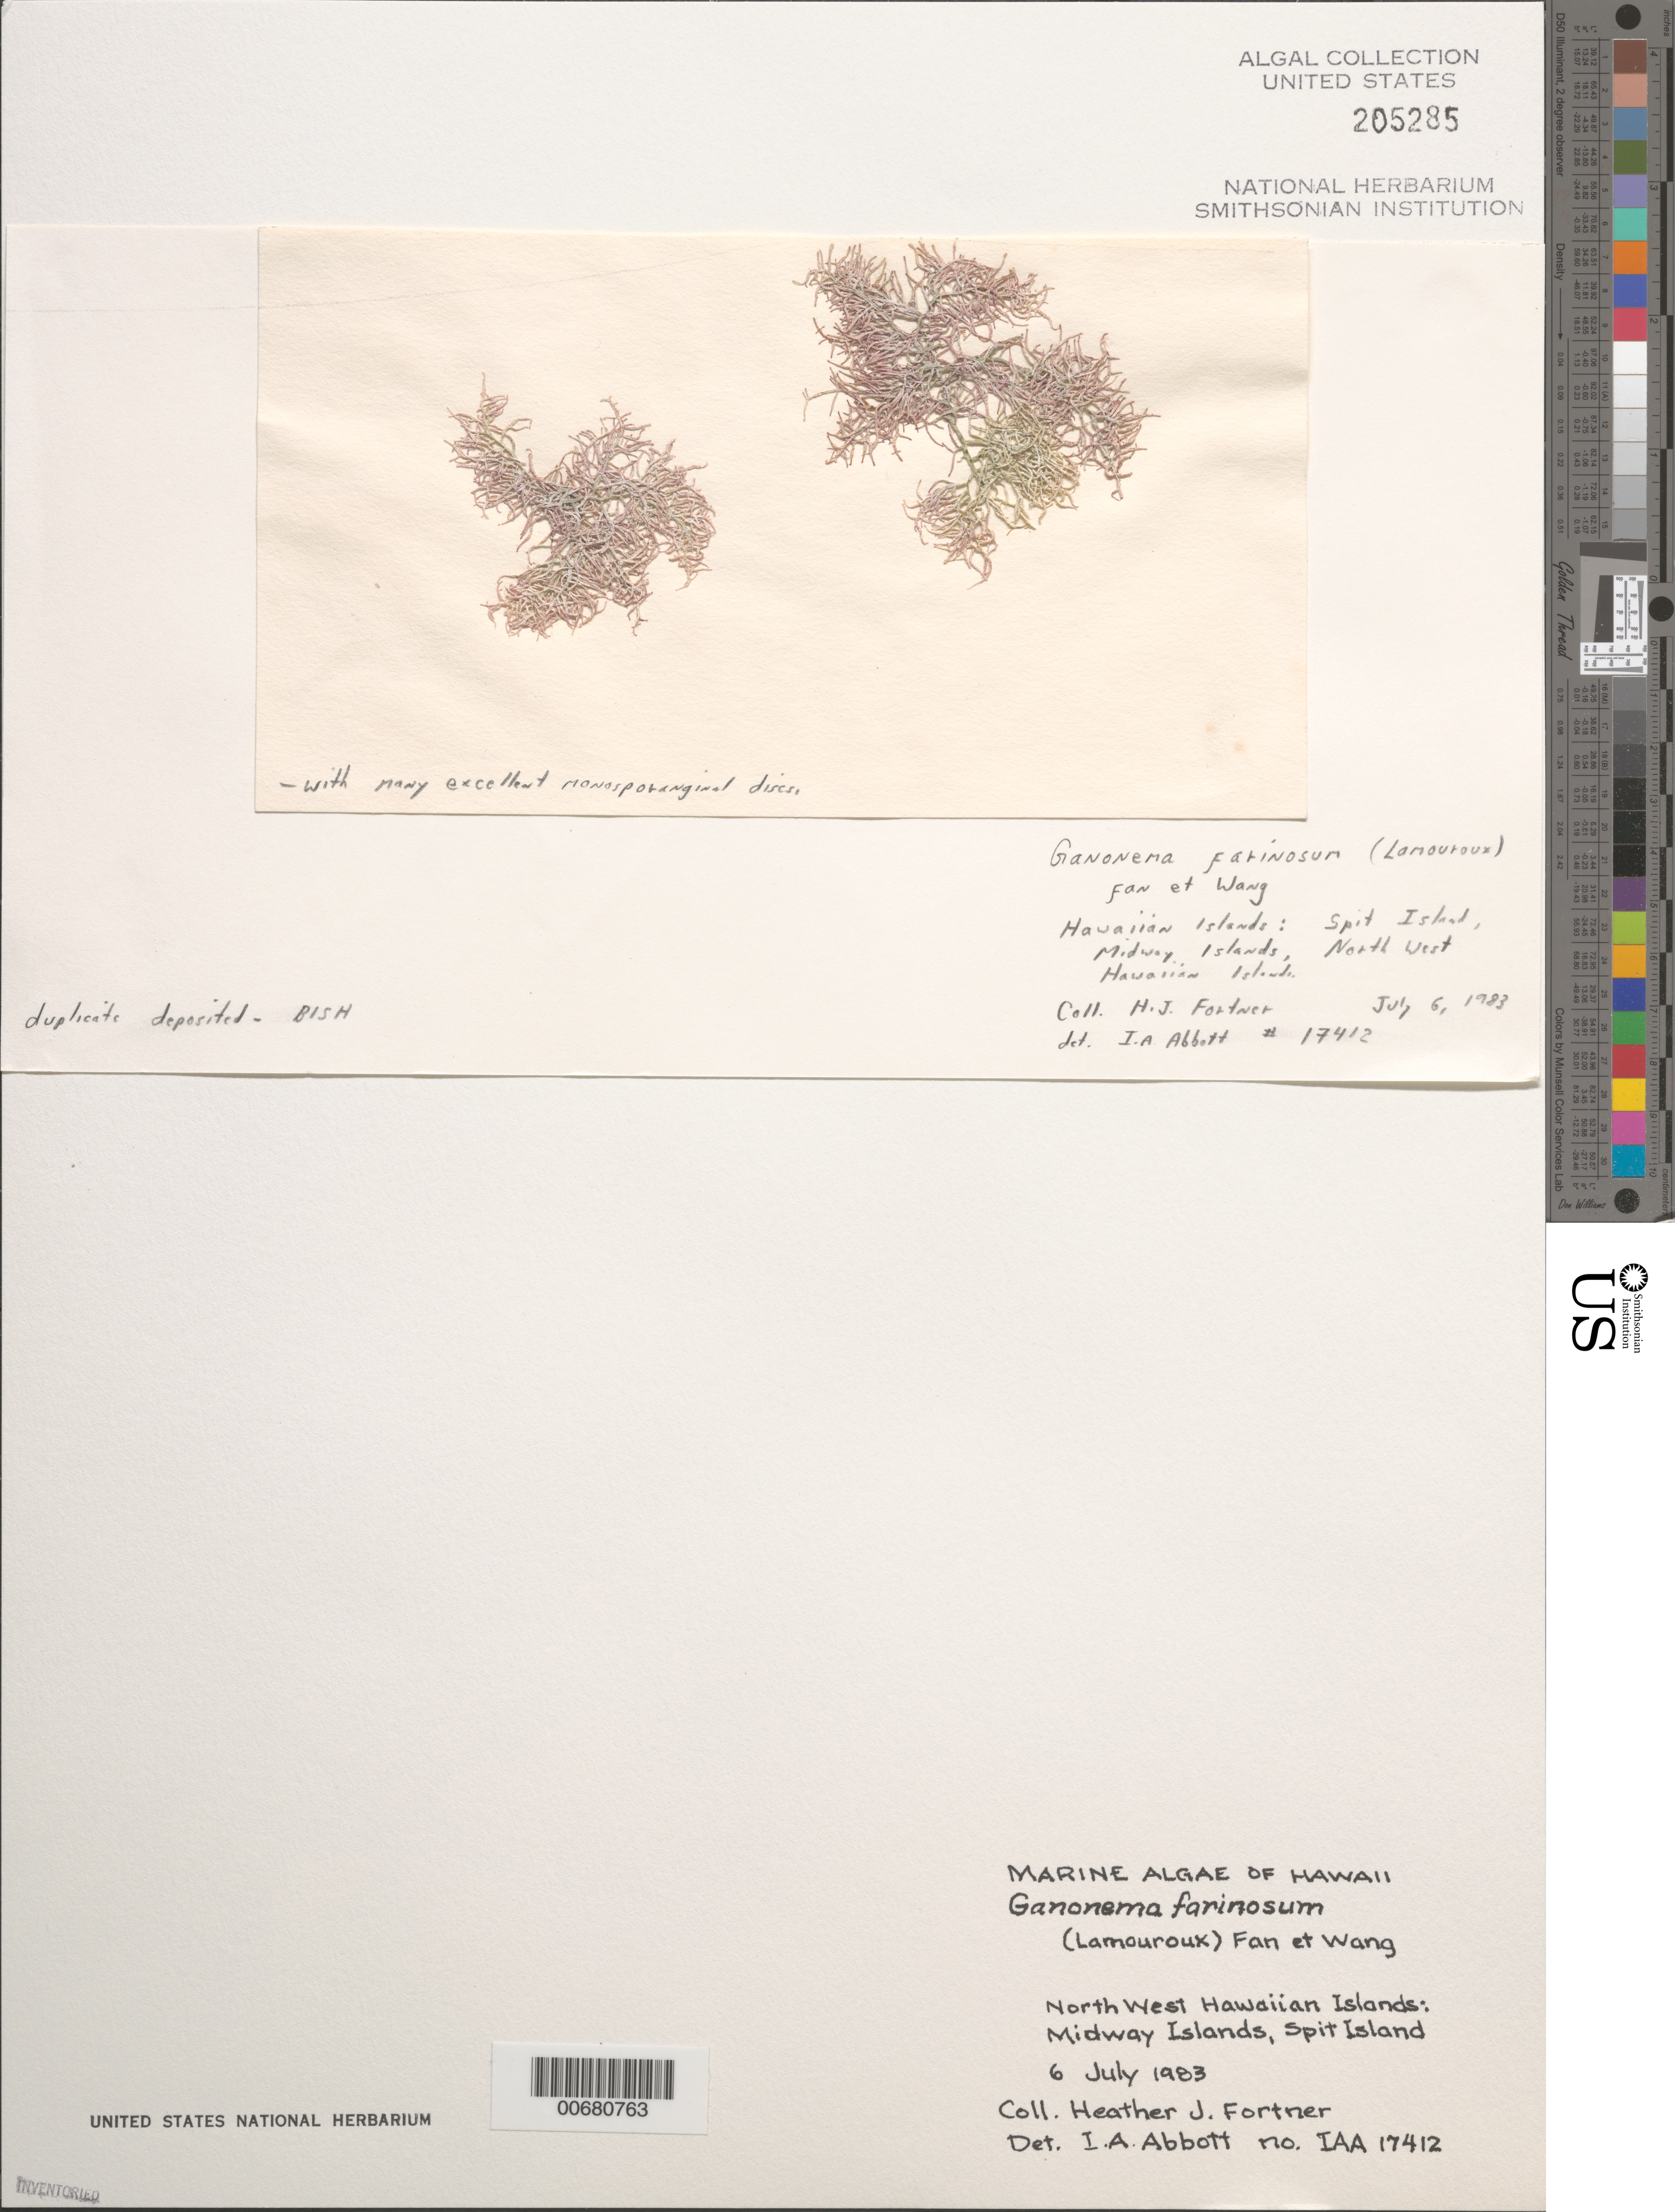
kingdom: Plantae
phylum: Rhodophyta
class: Florideophyceae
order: Nemaliales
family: Liagoraceae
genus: Ganonema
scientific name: Ganonema farinosum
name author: (J.V.Lamouroux) K.C. Fan & Yung C. Wang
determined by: Abbott, Isabella A.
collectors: H. Fortner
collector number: IAA 17412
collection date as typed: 06 Jul 1983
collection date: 1983-07-06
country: U.S. Administered Pacific Islands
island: Midway Atoll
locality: Spit Islet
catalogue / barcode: US 205285